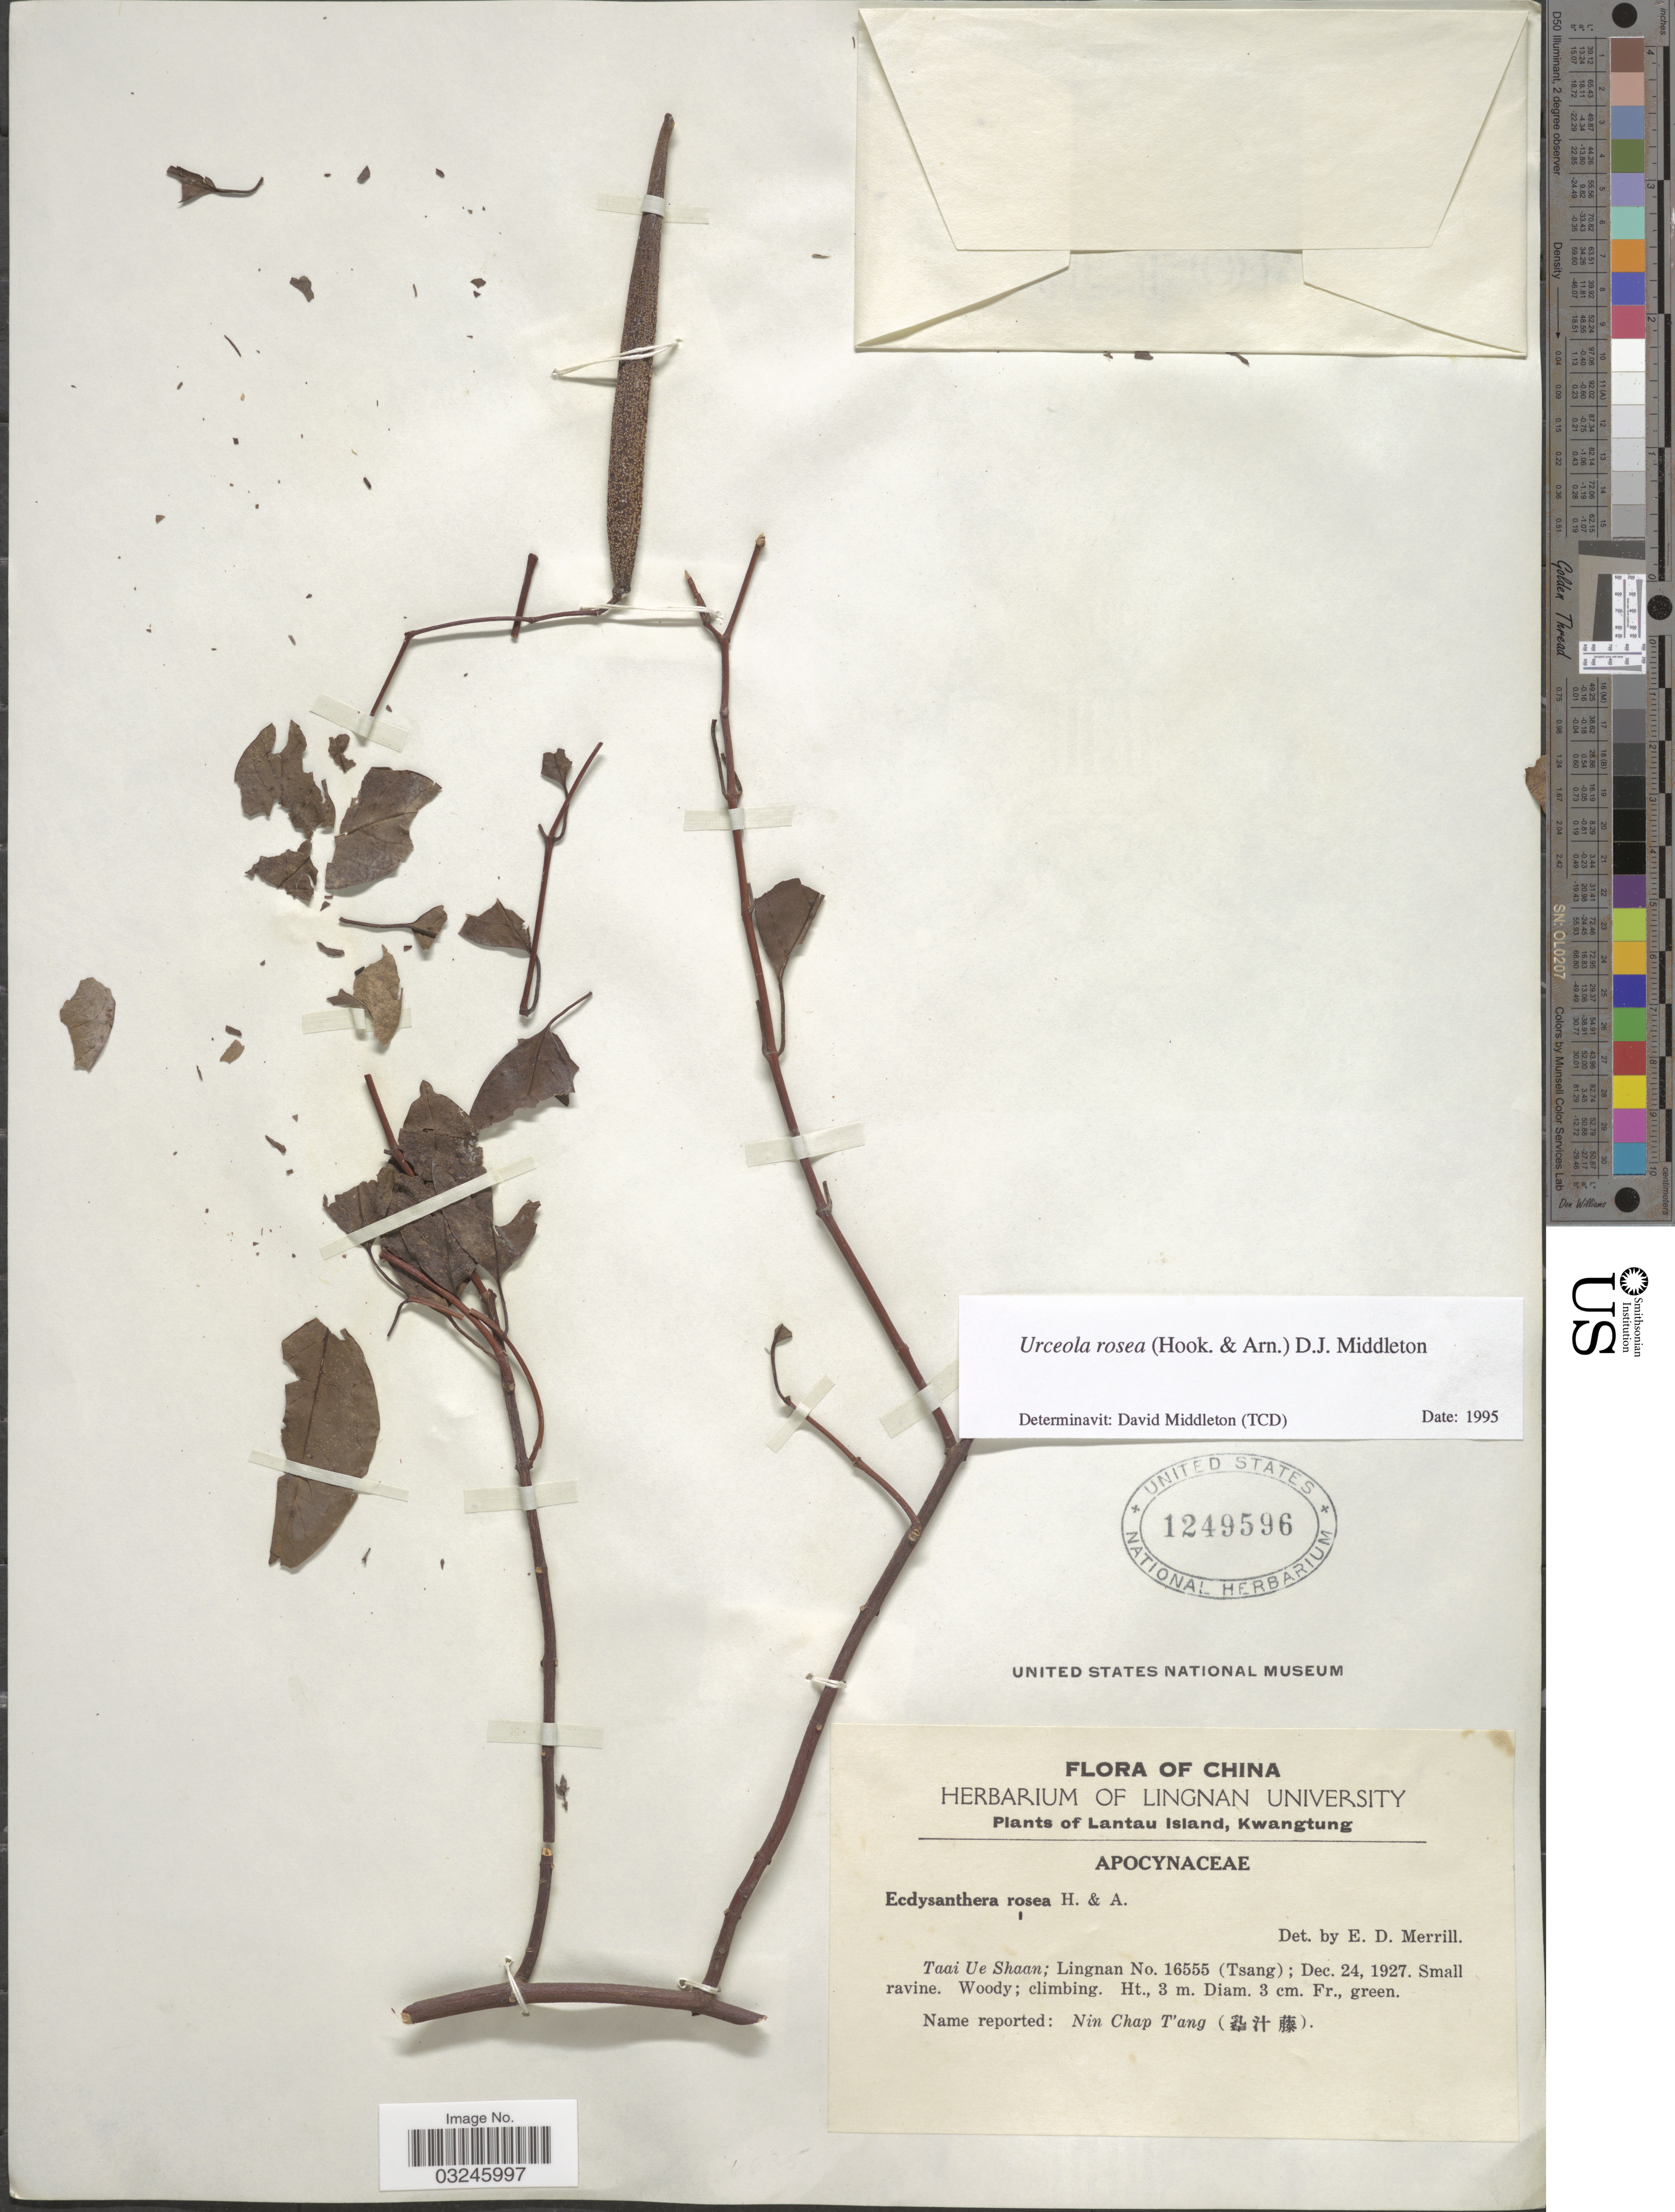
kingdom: Plantae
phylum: Tracheophyta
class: Magnoliopsida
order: Gentianales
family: Apocynaceae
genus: Urceola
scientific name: Urceola rosea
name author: Hook. & Arn.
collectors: -- Tsang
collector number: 16555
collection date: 1927-12-24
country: China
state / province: Guangdong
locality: Lantau Island, Kwangtung, Taai Ue Shaan.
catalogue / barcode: US 1249596